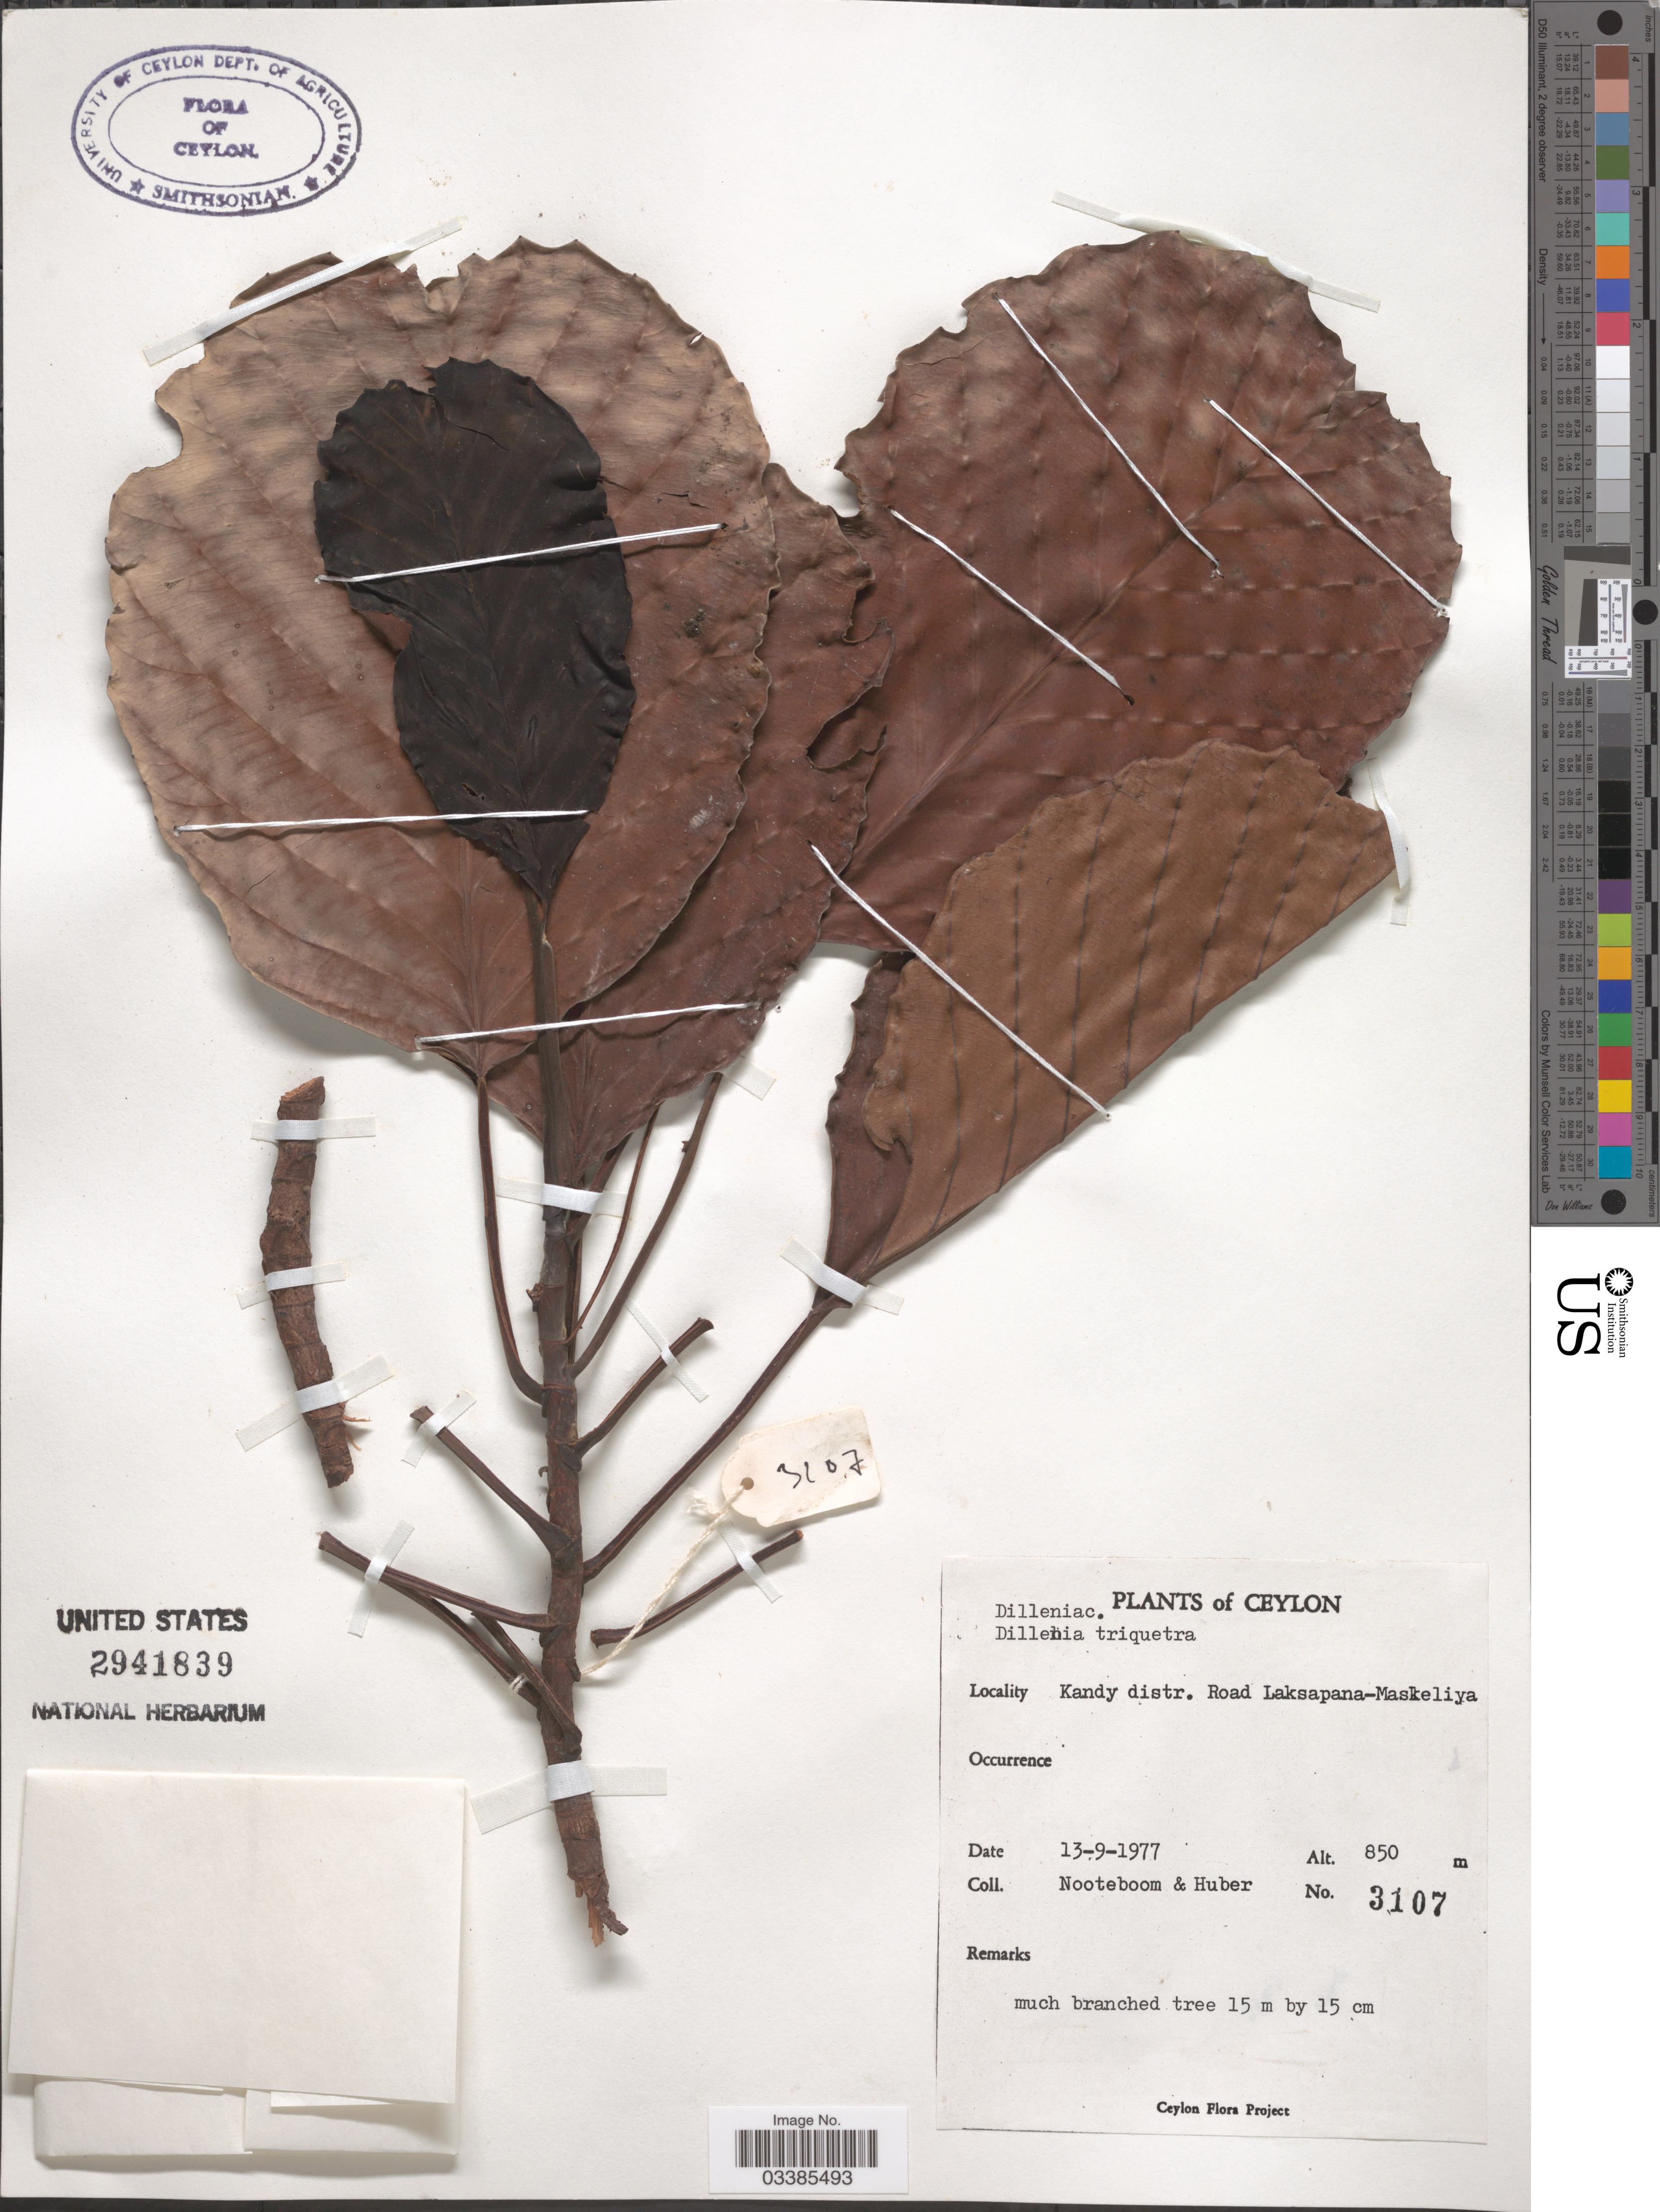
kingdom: Plantae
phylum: Tracheophyta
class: Magnoliopsida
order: Dilleniales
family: Dilleniaceae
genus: Dillenia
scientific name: Dillenia triquetra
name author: (Rottb.) Gilg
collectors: Nooteboom, -- & Huber, --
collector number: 3107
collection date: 1977-09-13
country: Sri Lanka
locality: Ceylon. Kandy distr. Road Laksapana-Maskeliya.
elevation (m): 850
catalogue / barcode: US 2941839